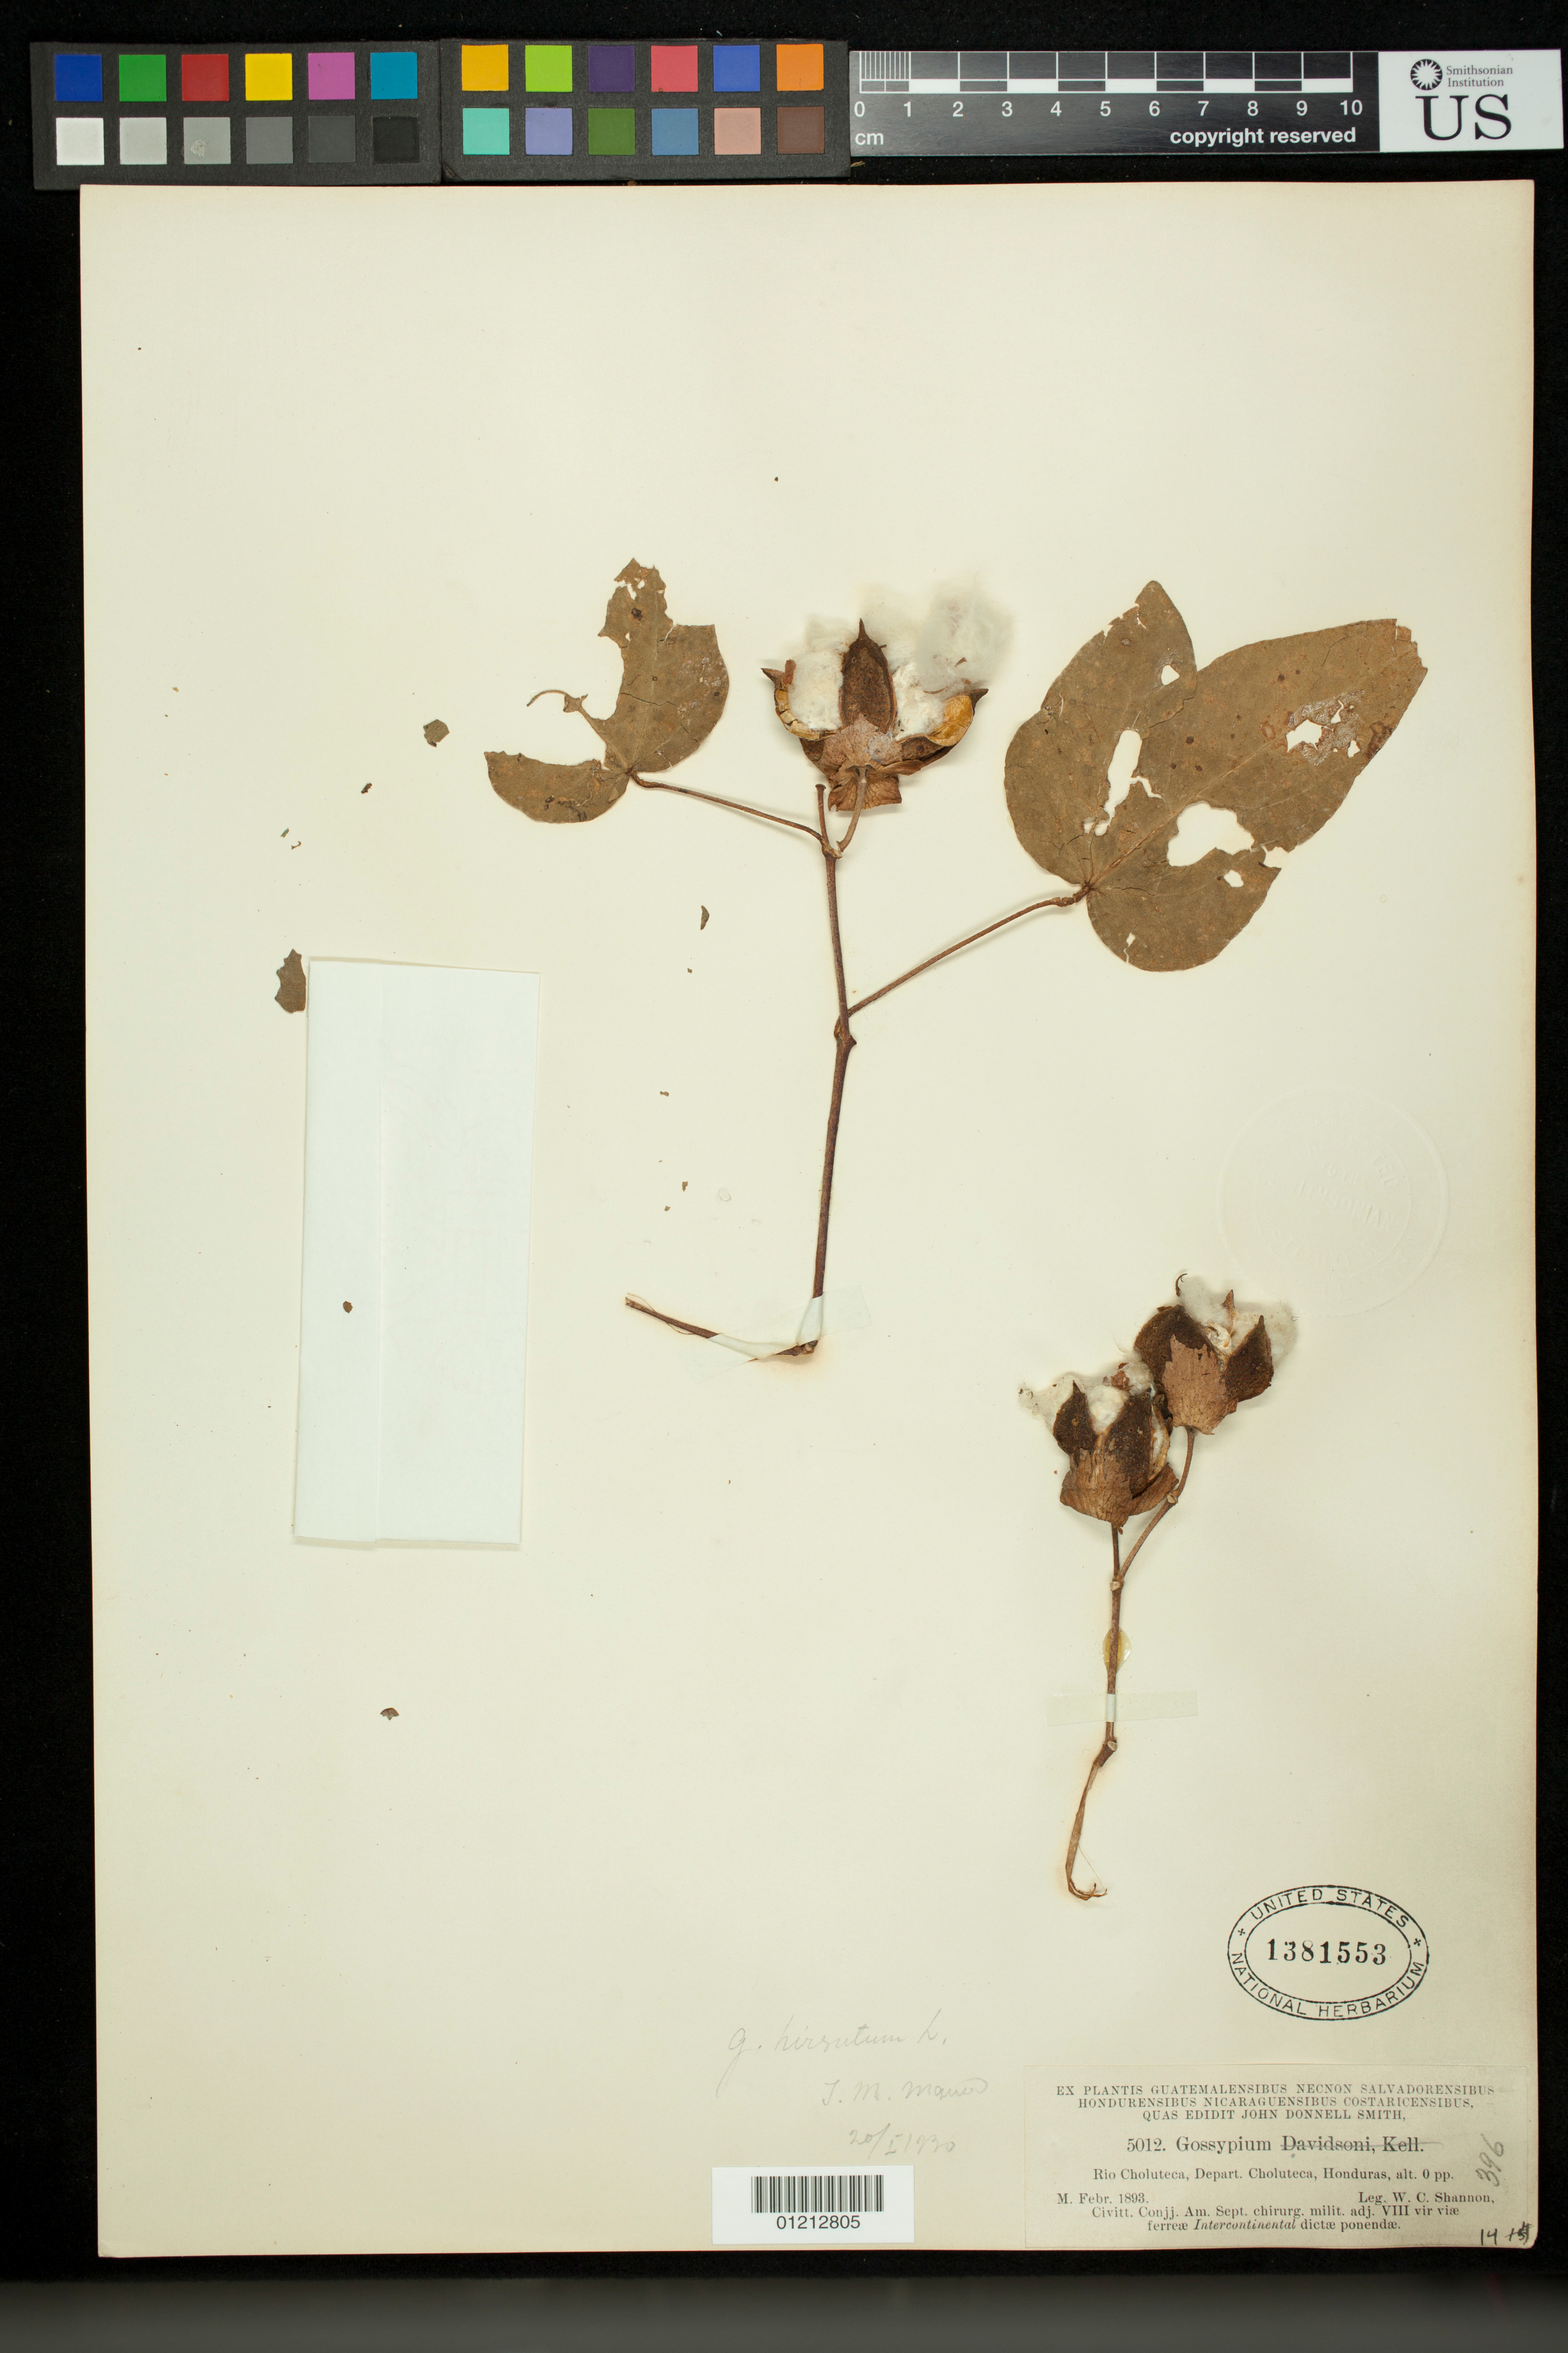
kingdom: Plantae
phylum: Tracheophyta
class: Magnoliopsida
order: Malvales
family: Malvaceae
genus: Gossypium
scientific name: Gossypium hirsutum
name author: L.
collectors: W. C. Shannon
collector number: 5012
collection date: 1893-02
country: Honduras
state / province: Choluteca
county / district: Choluteca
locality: Rio Choluteca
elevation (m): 0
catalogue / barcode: US 1381553